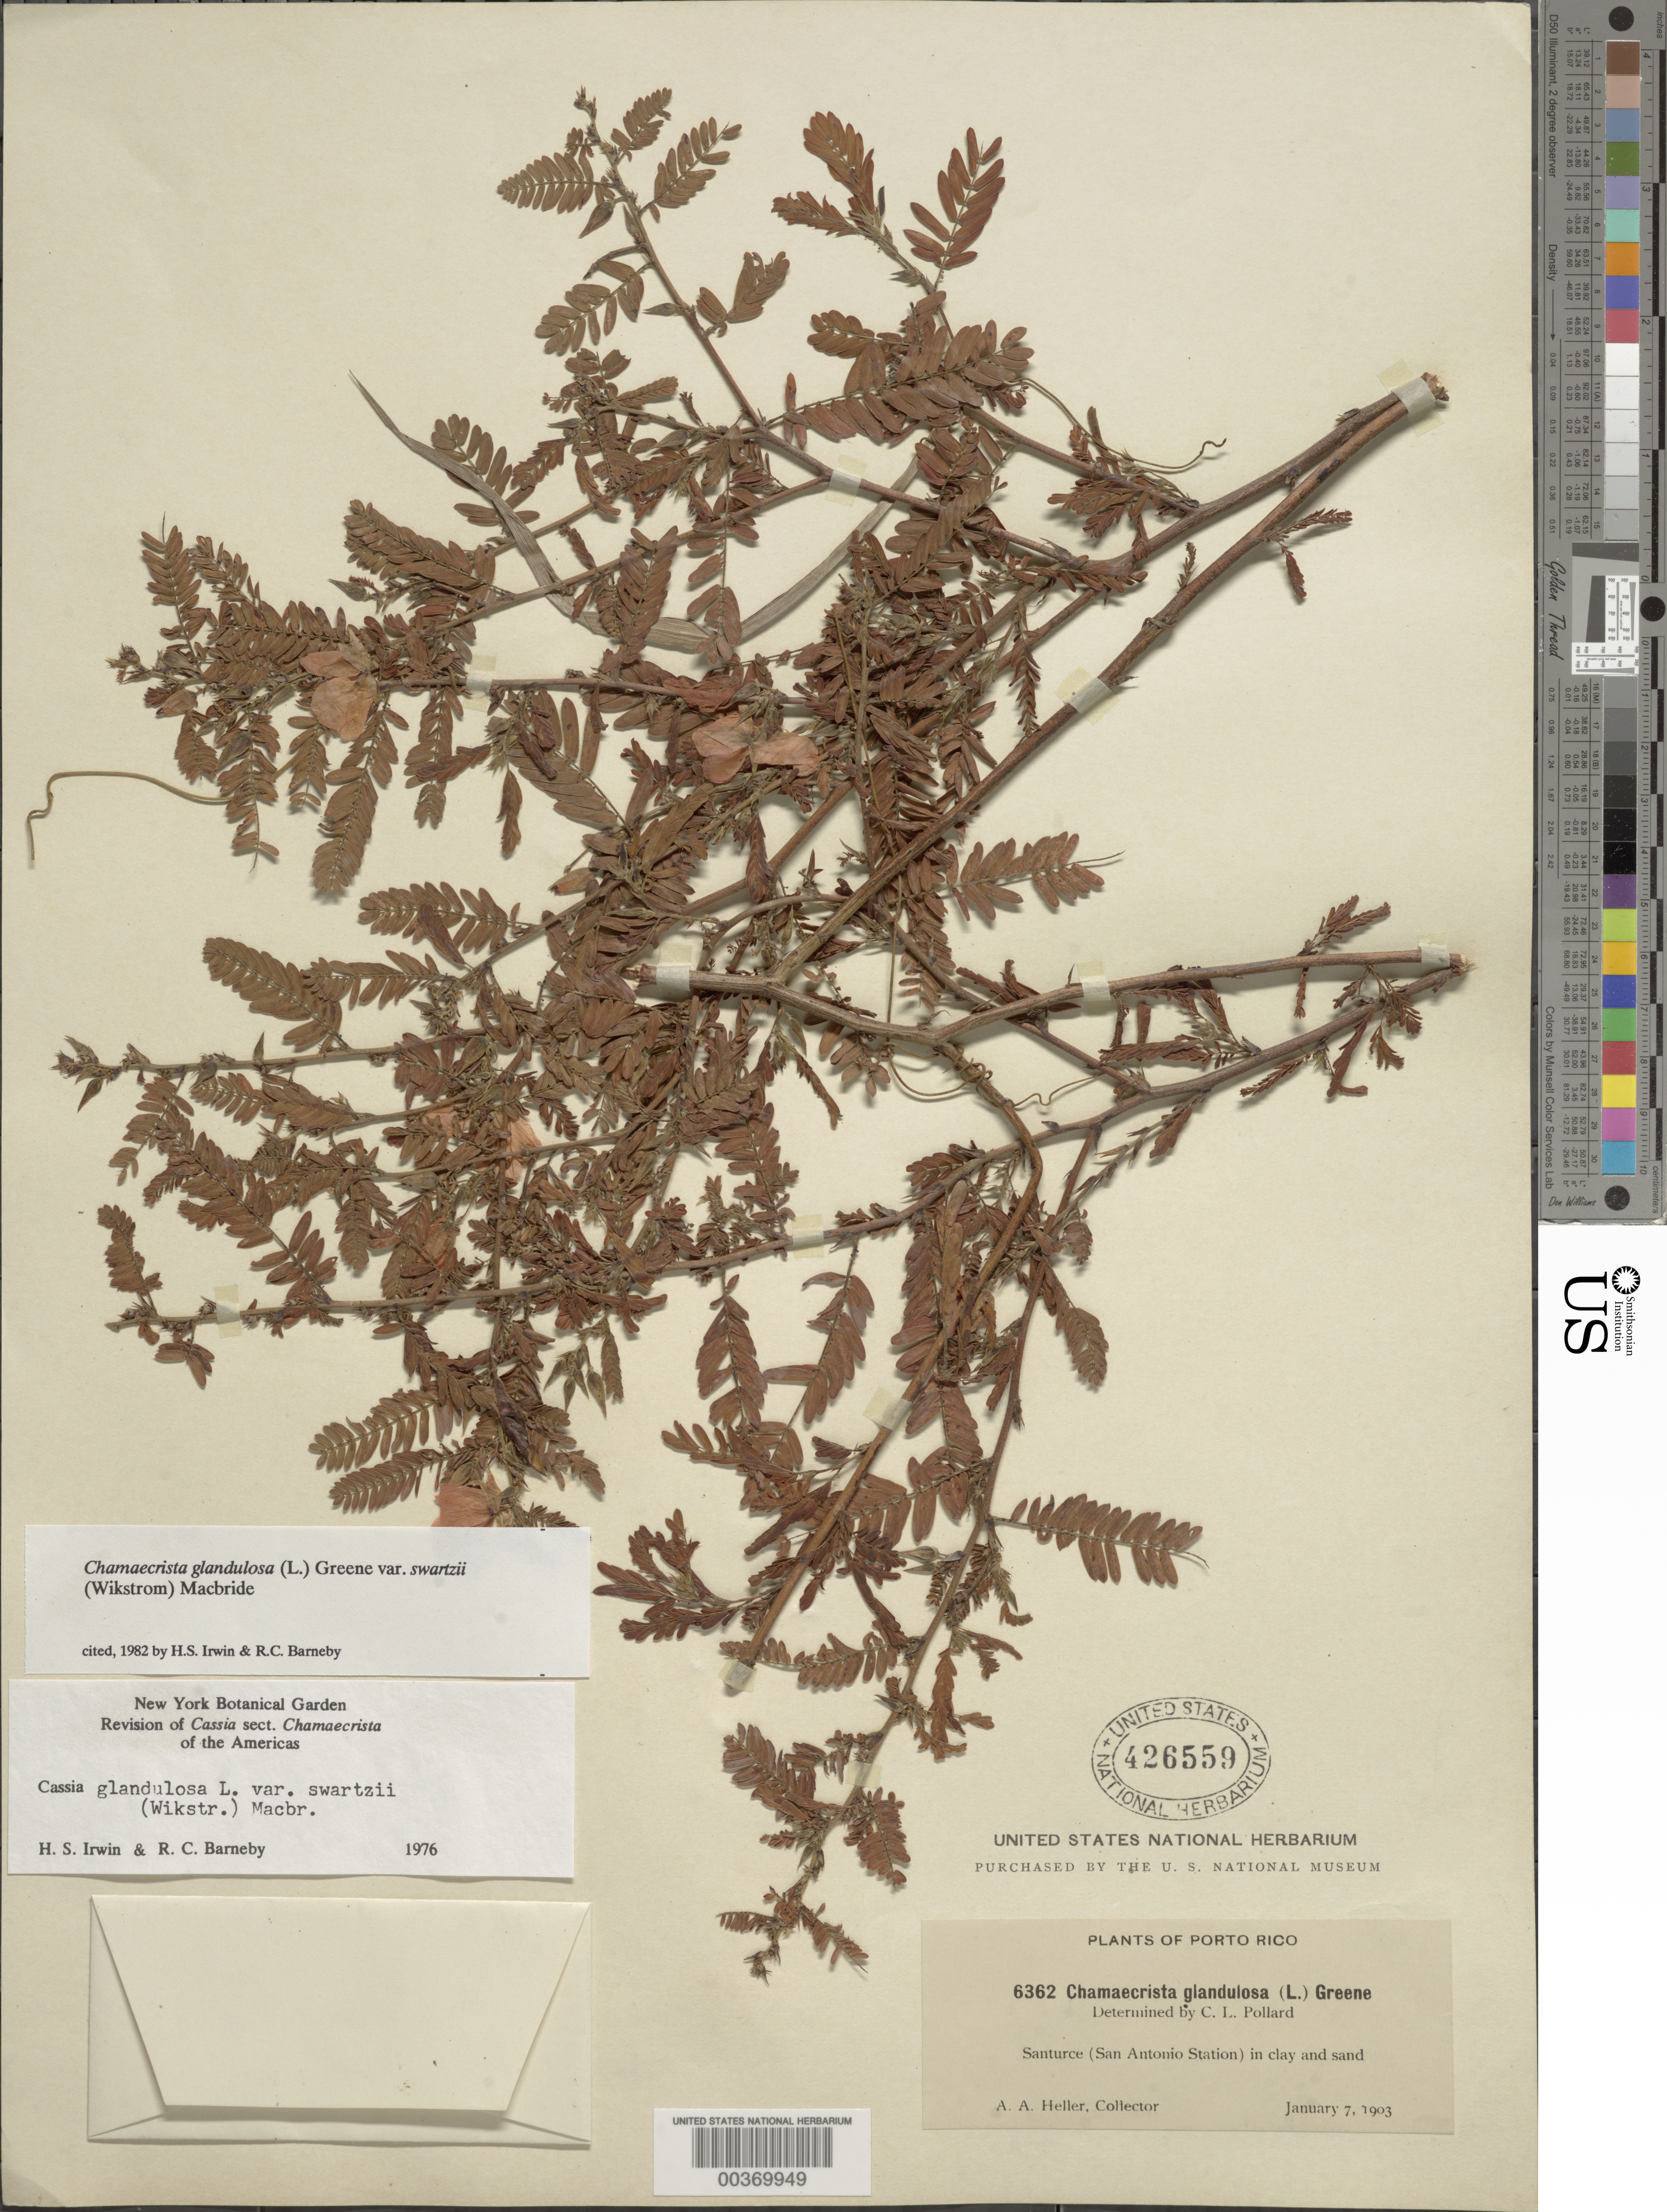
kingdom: Plantae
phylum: Tracheophyta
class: Magnoliopsida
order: Fabales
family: Fabaceae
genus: Chamaecrista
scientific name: Chamaecrista glandulosa var. swartzii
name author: (Wikstr.) H.S. Irwin & Barneby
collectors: A. A. Heller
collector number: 6362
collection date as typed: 07 Jan 1903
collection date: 1903-01-07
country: Puerto Rico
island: Greater Antilles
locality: Santurce (san antonio station)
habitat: In clay and sand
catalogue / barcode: US 426559